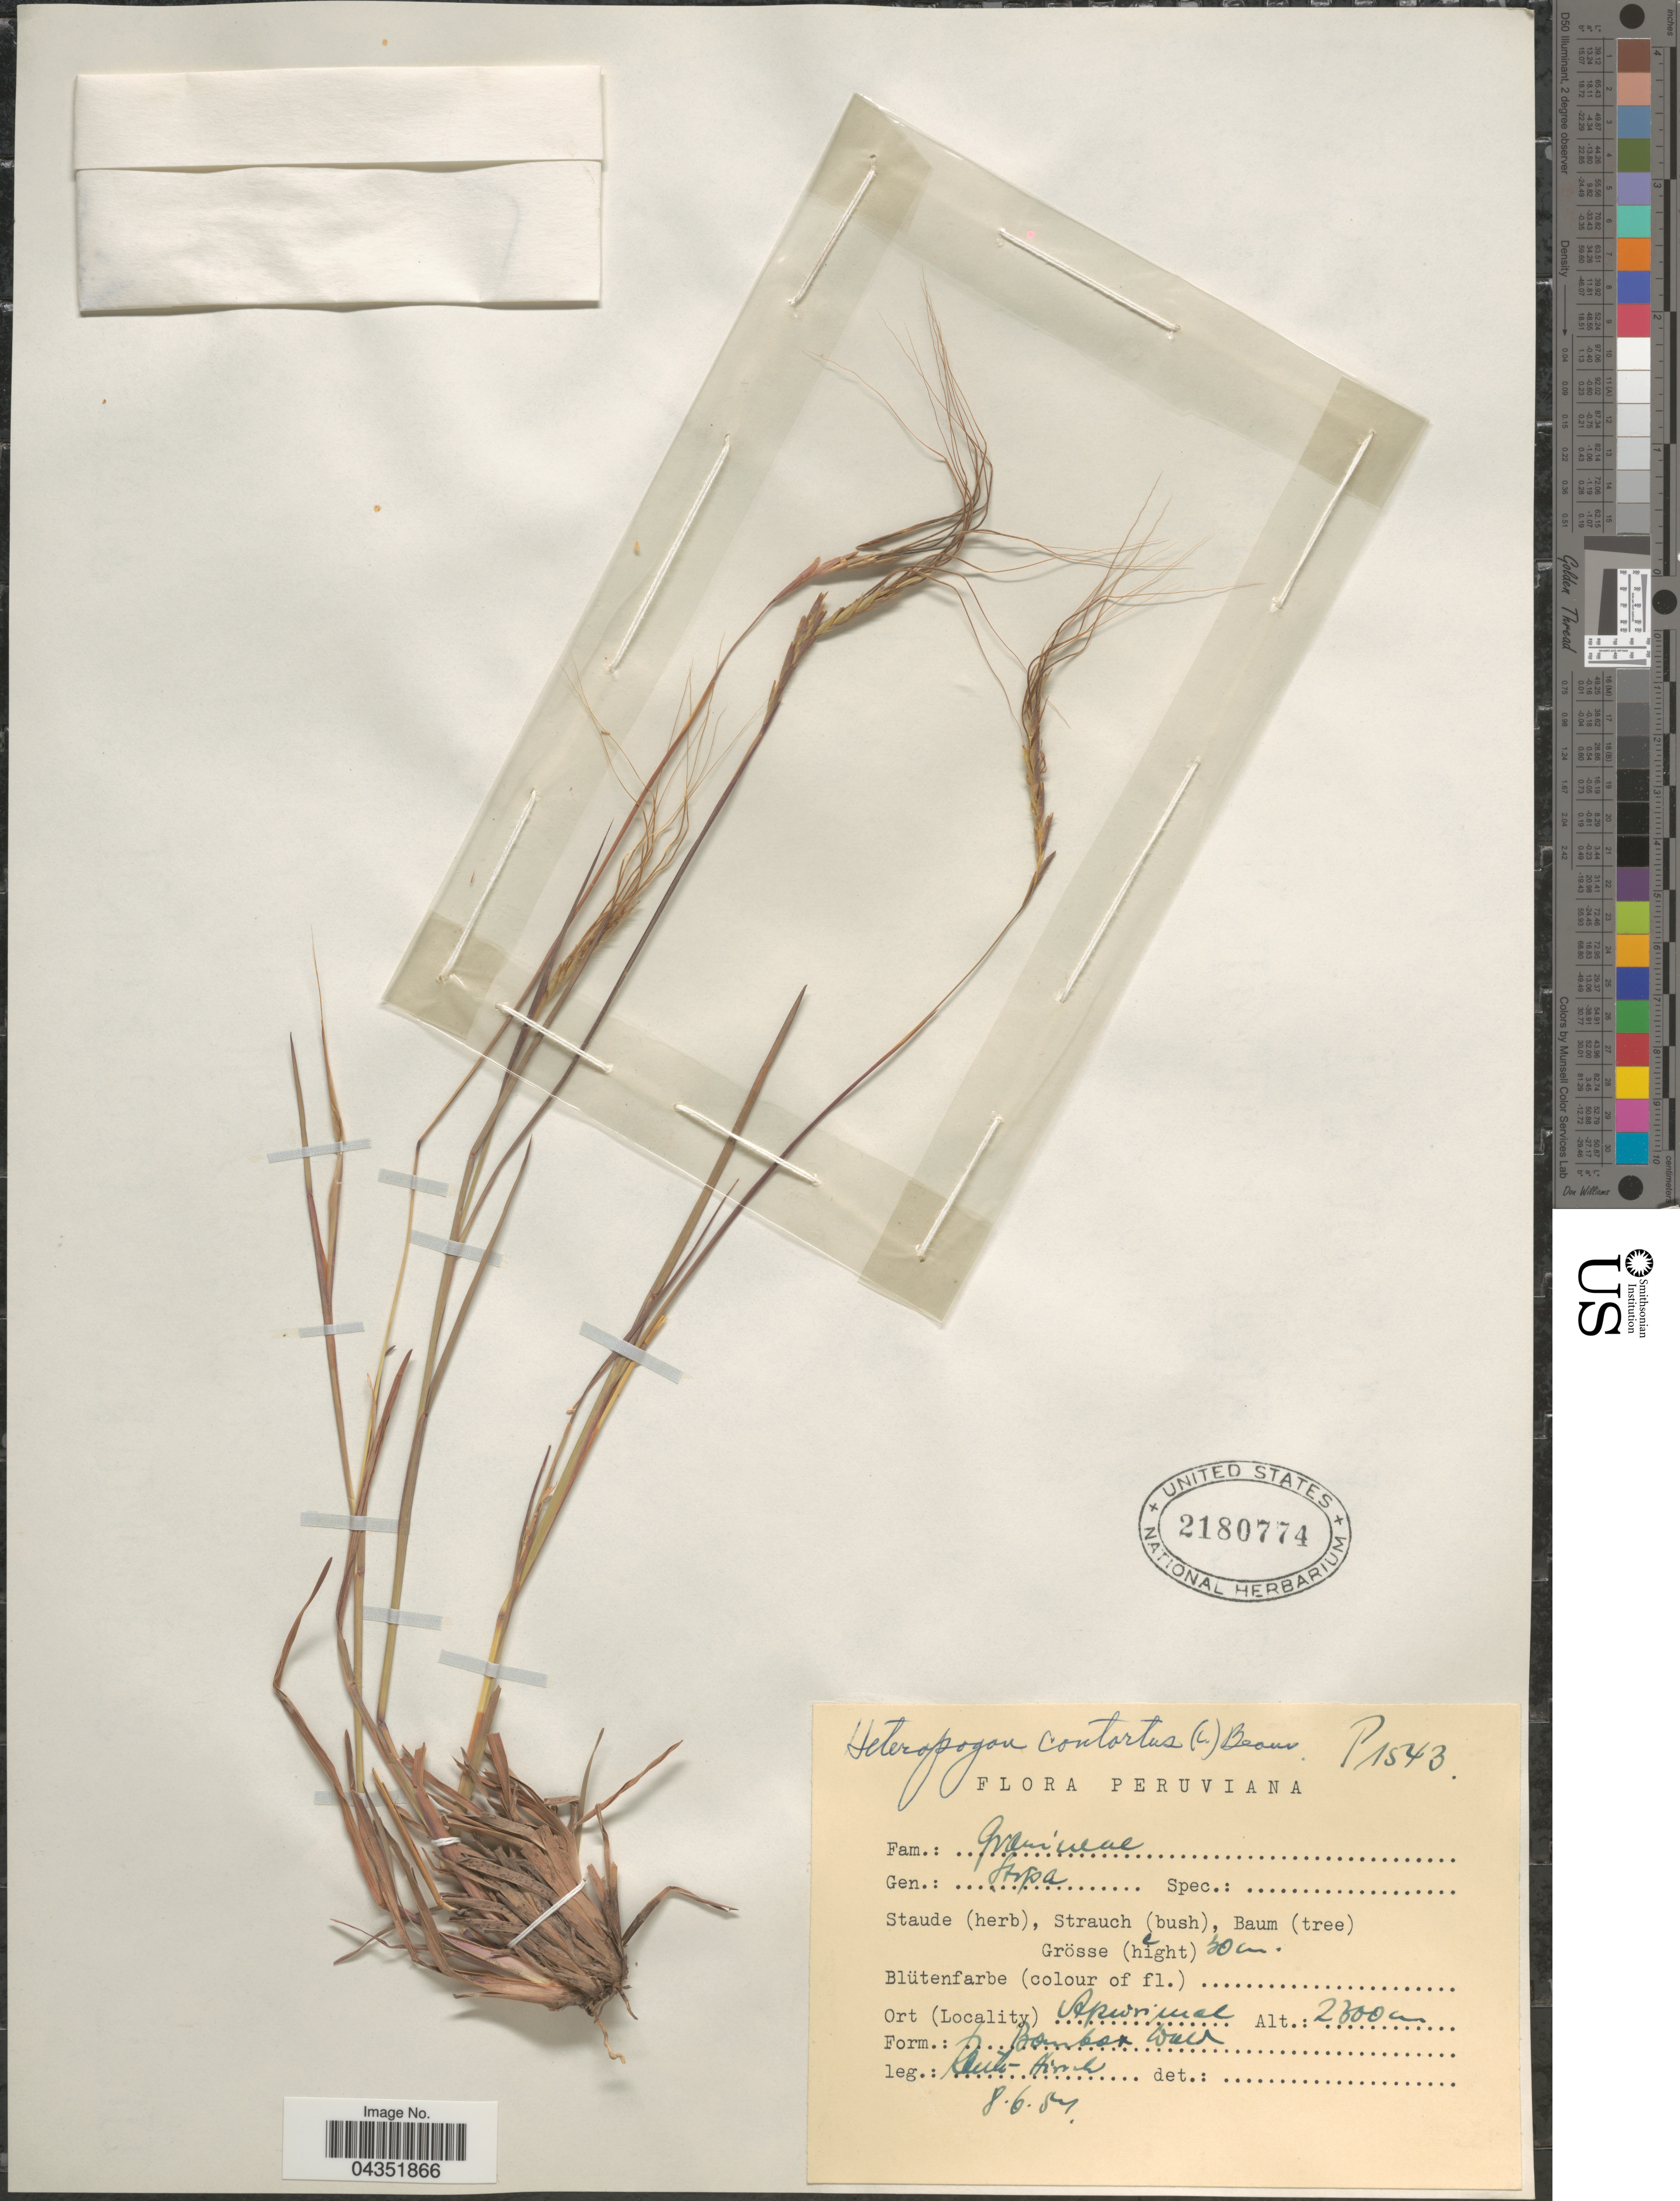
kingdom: Plantae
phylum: Tracheophyta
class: Liliopsida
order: Poales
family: Poaceae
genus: Heteropogon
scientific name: Heteropogon contortus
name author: (L.) P. Beauv. ex Roem. & Schult.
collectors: -. Rauh & Hirsch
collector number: P1543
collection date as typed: Transcribed d/m/y: 8/6/57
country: Peru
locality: Apurimac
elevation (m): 2300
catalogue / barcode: US 2180774